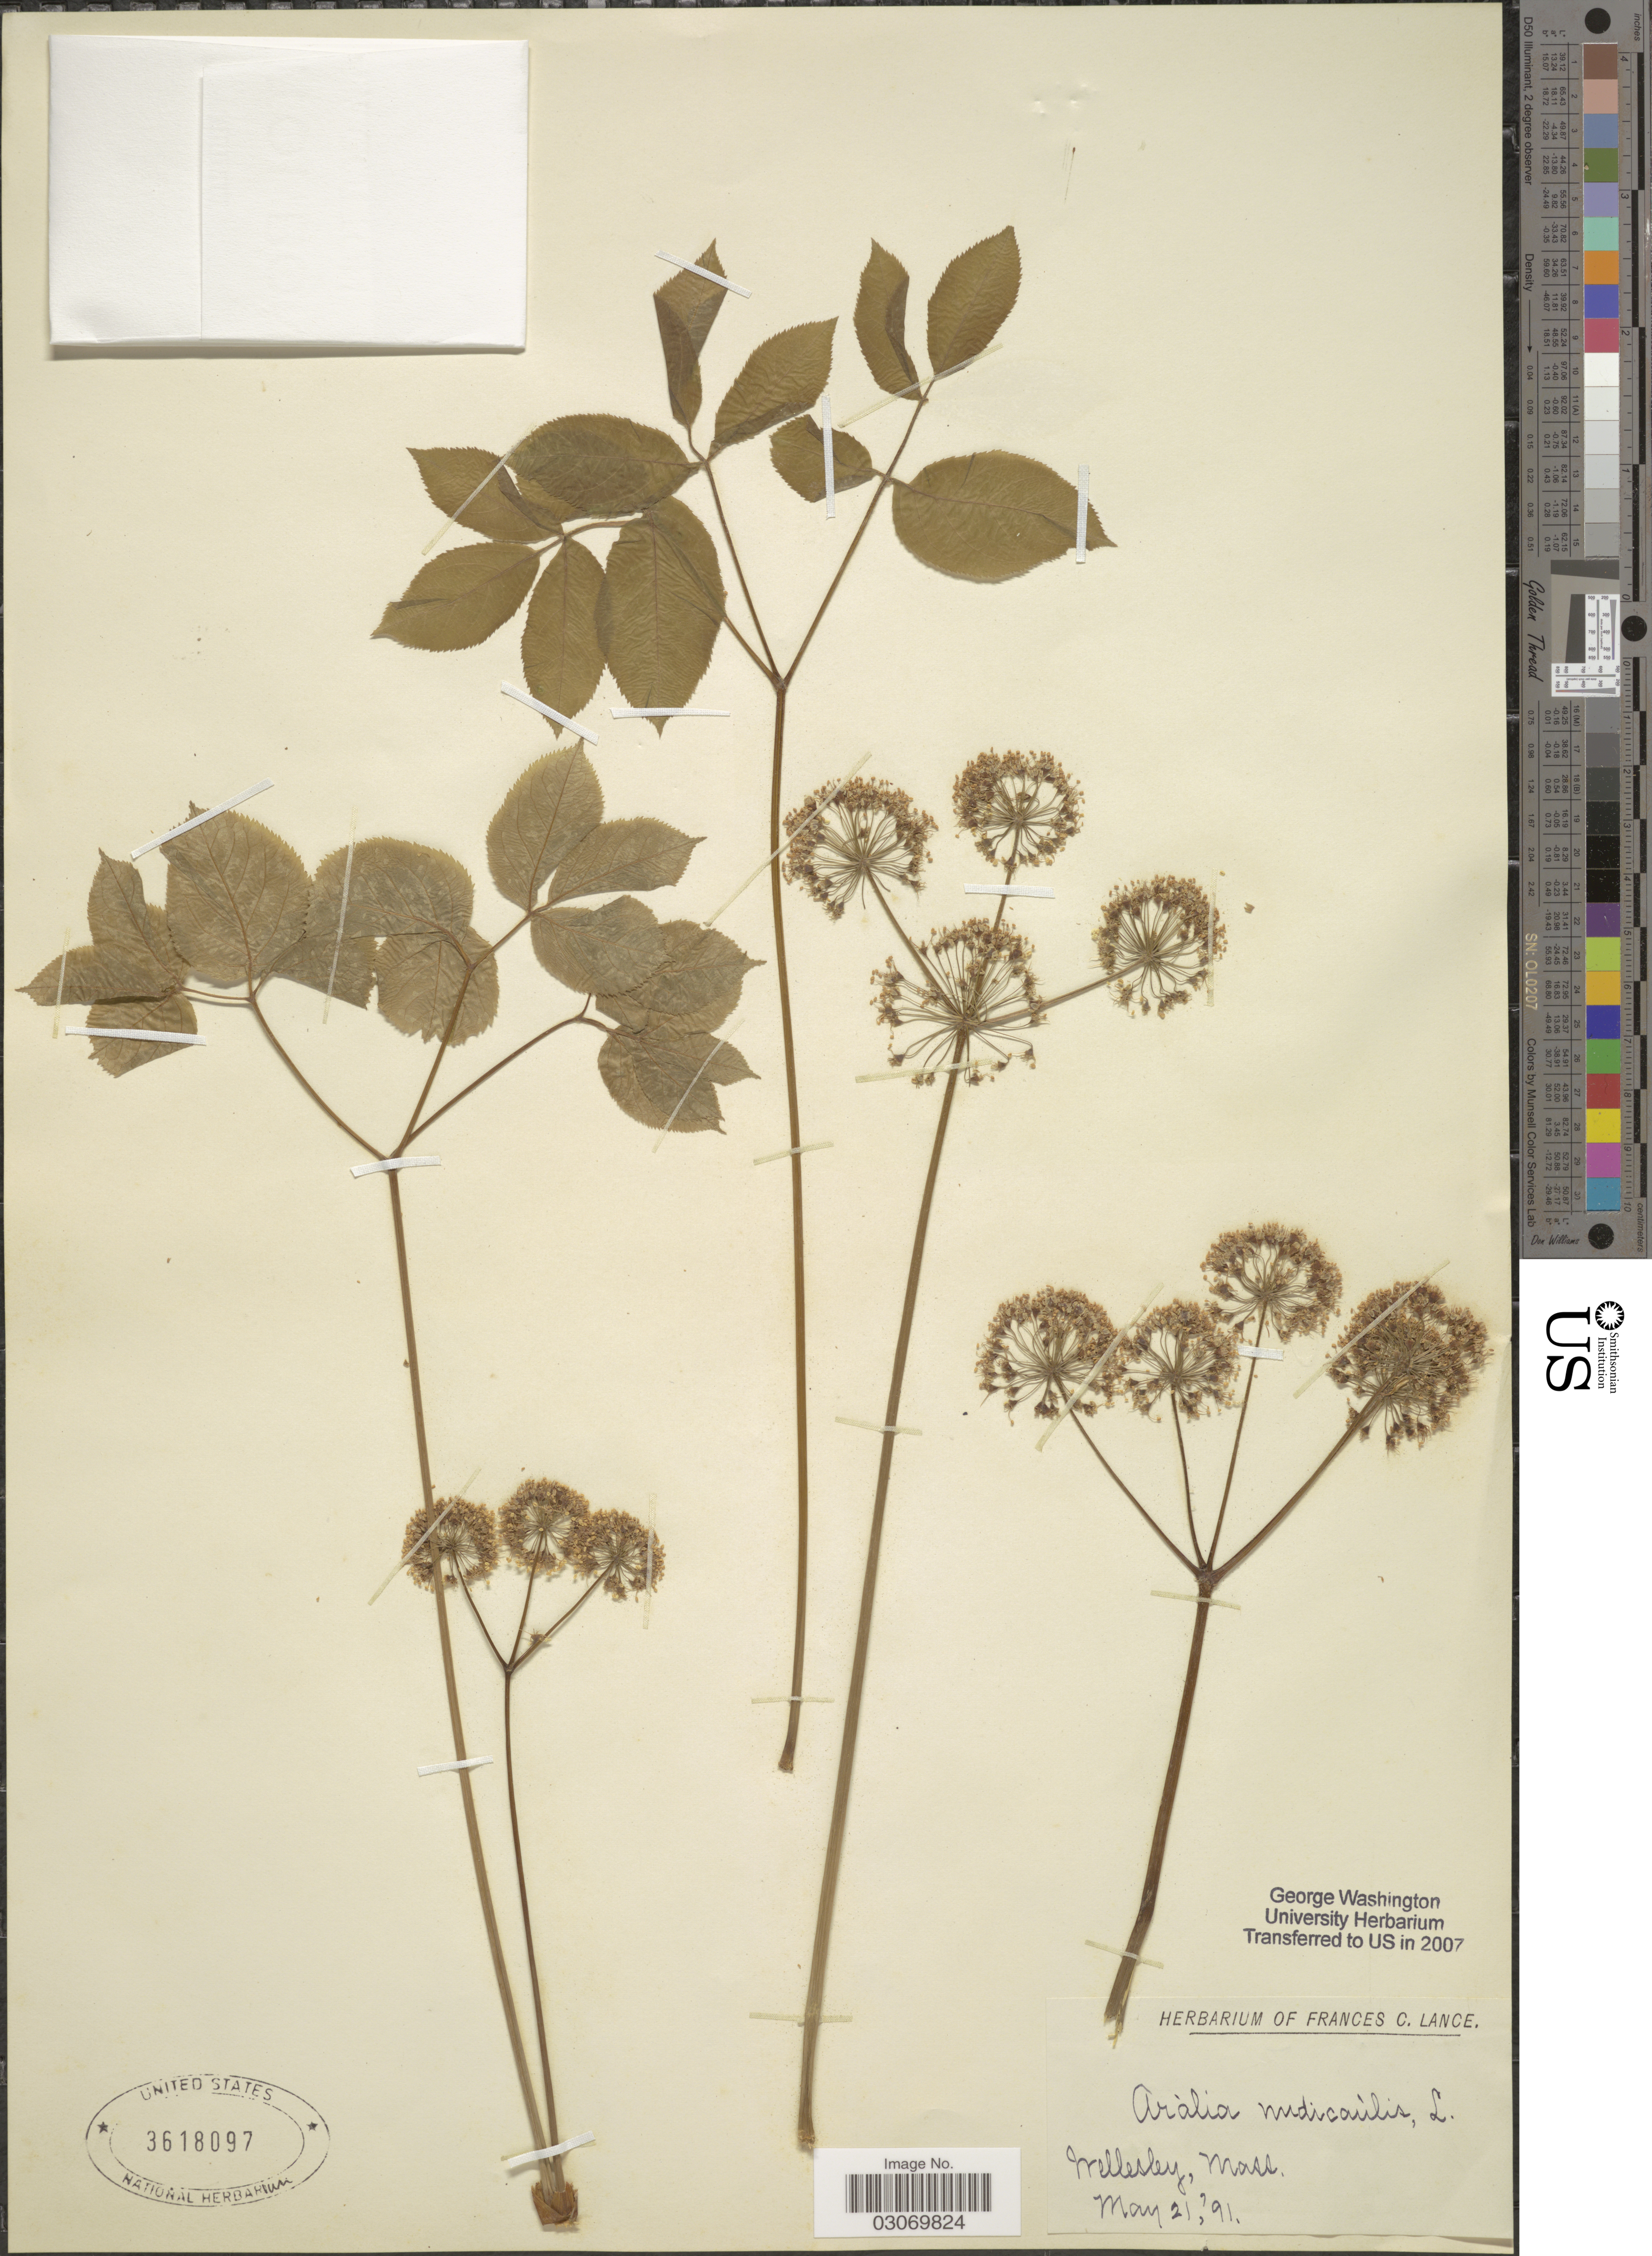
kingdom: Plantae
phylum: Tracheophyta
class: Magnoliopsida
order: Apiales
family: Araliaceae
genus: Aralia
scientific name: Aralia nudicaulis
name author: L.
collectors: ex herb. Frances C. Lance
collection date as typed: Transcribed d/m/y: 21/5/91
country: United States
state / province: Massachusetts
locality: Wellesley, Mass.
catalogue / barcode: US 3618097